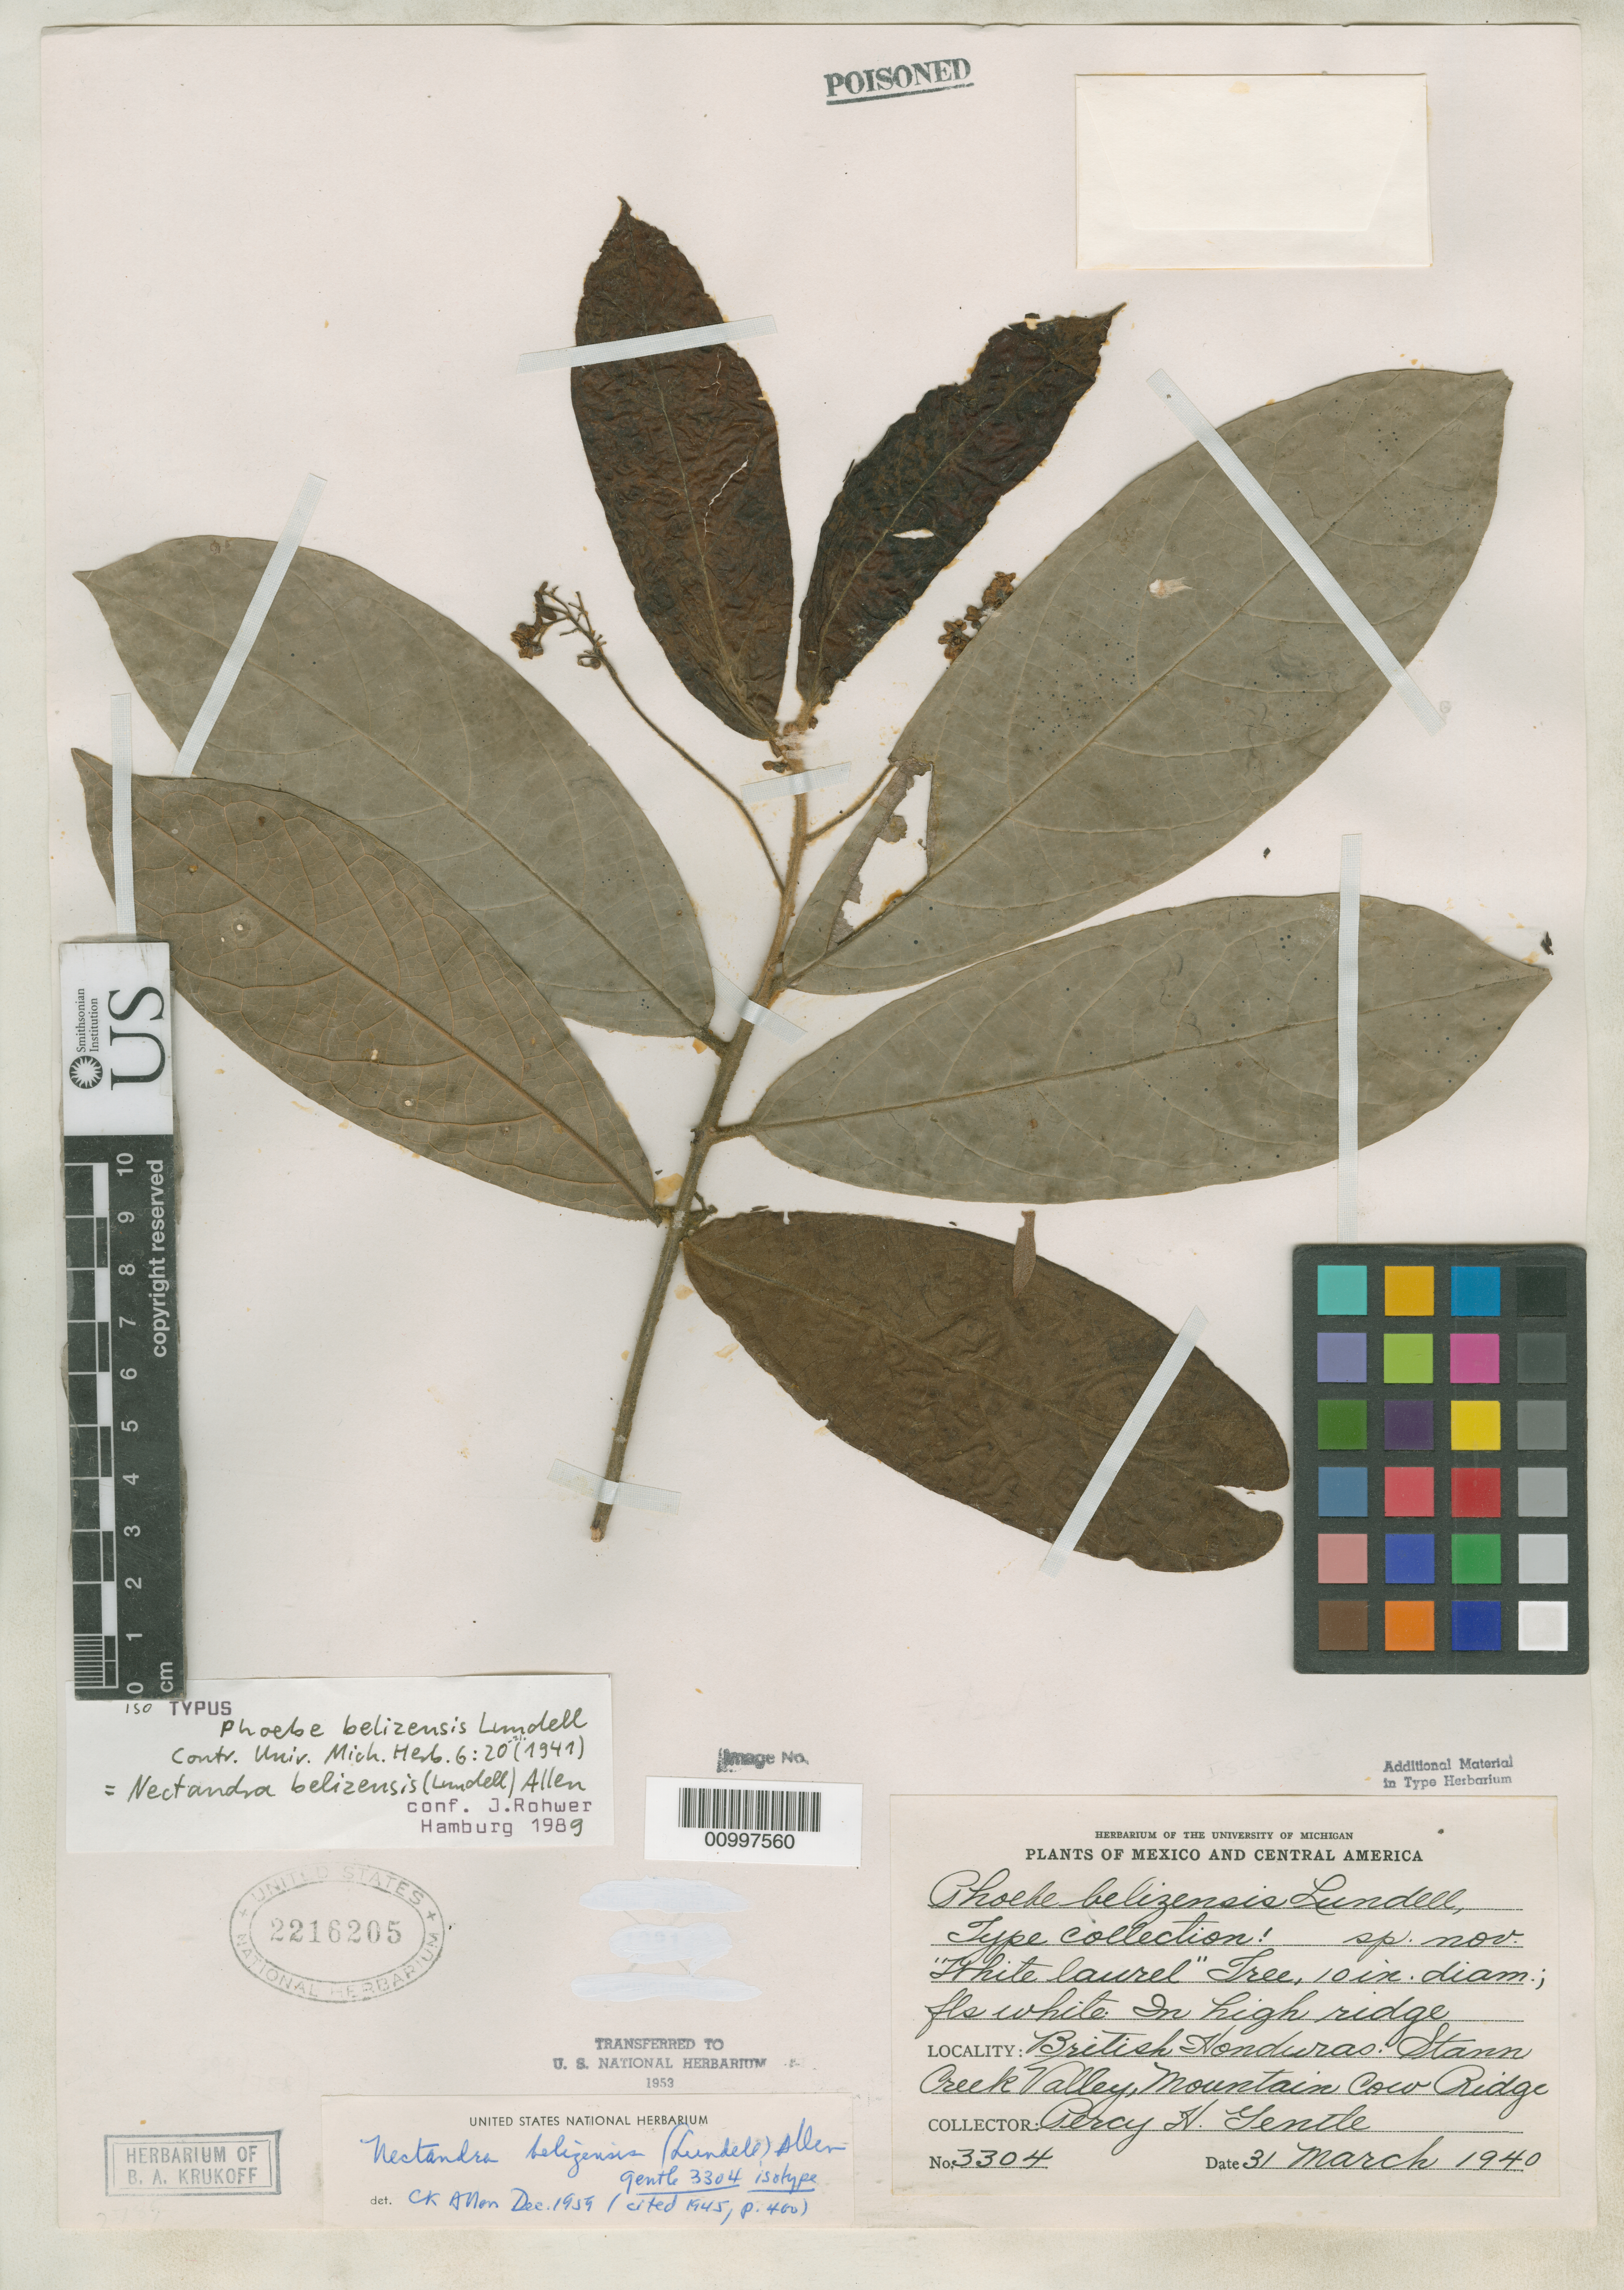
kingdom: Plantae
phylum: Tracheophyta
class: Magnoliopsida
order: Laurales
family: Lauraceae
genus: Phoebe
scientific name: Phoebe belizensis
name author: Lundell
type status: Isotype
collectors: P. H. Gentle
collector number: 3304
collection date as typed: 31 Mar 1940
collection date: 1940-03-31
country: Belize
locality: Stann Creek Valley, Mountain Cow Ridge.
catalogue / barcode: US 2216205